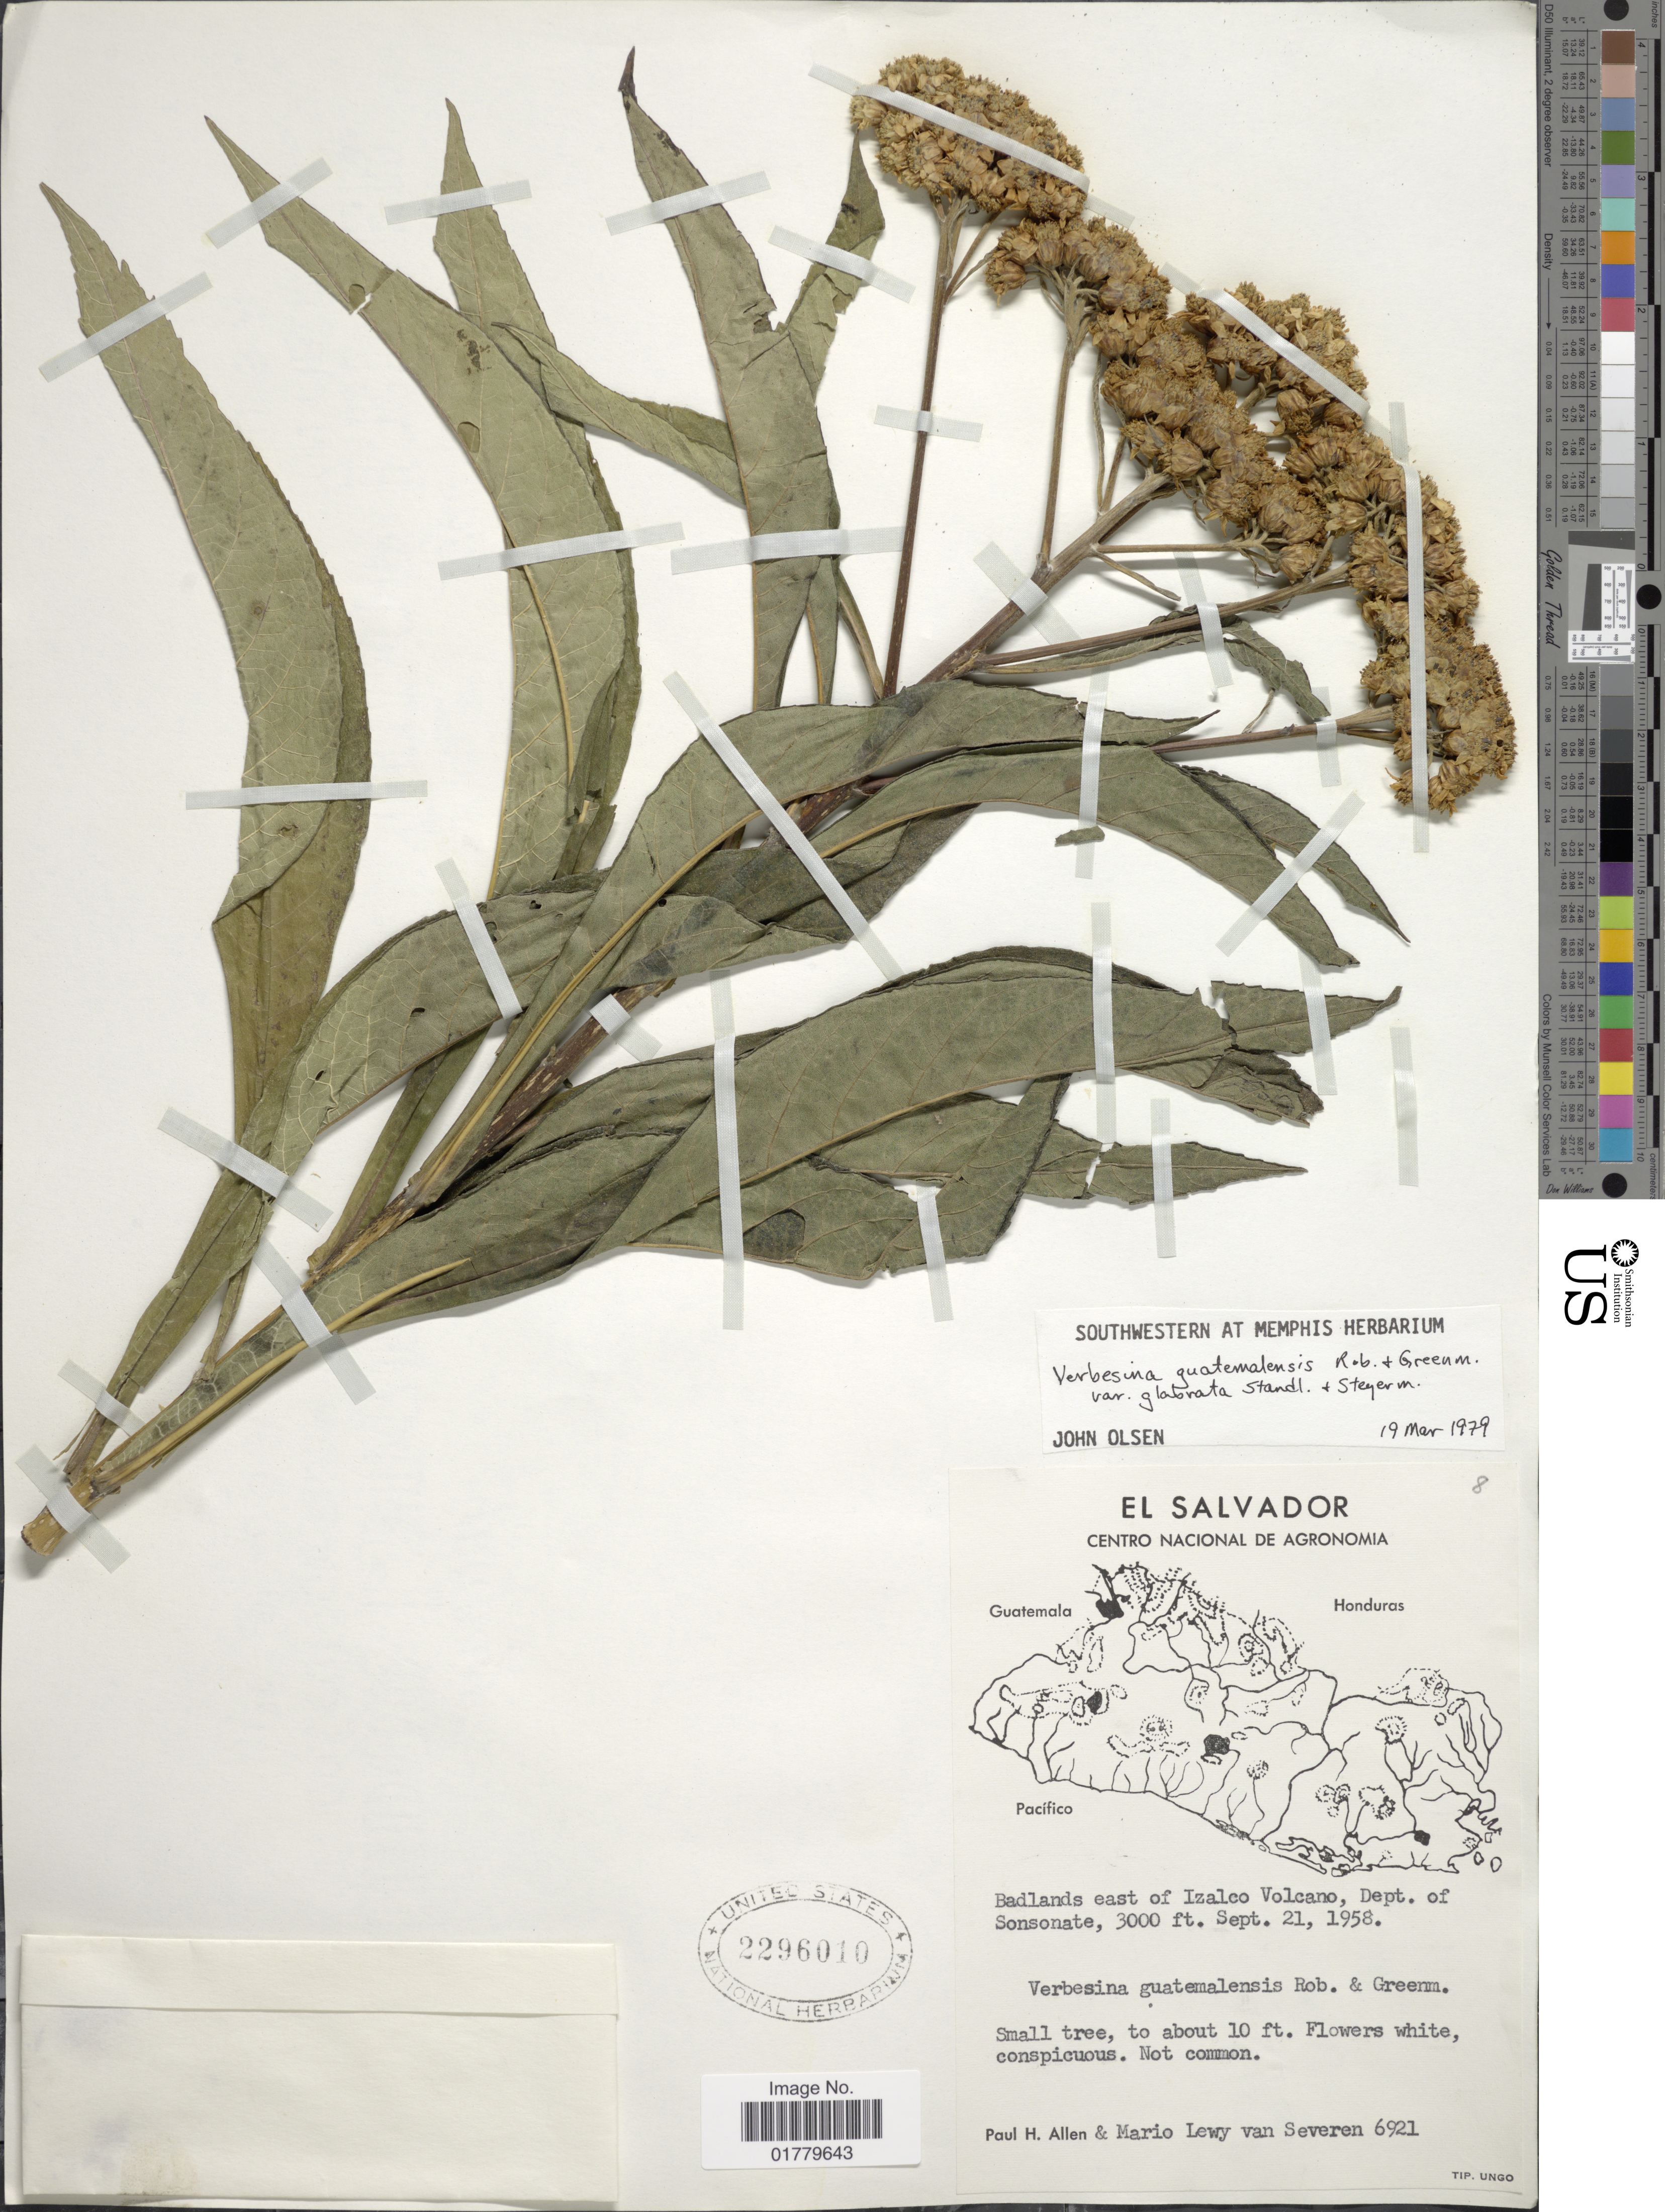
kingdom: Plantae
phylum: Tracheophyta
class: Magnoliopsida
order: Asterales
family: Asteraceae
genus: Verbesina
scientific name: Verbesina guatemalensis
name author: B.L. Rob. & Greenm.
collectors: P. H. Allen & M. Van Severen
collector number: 6921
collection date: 1958-09-21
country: El Salvador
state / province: Sonsonate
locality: Badlands east of Izalco Volcano, Dept. of Sonsonate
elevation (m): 914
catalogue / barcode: US 2296010